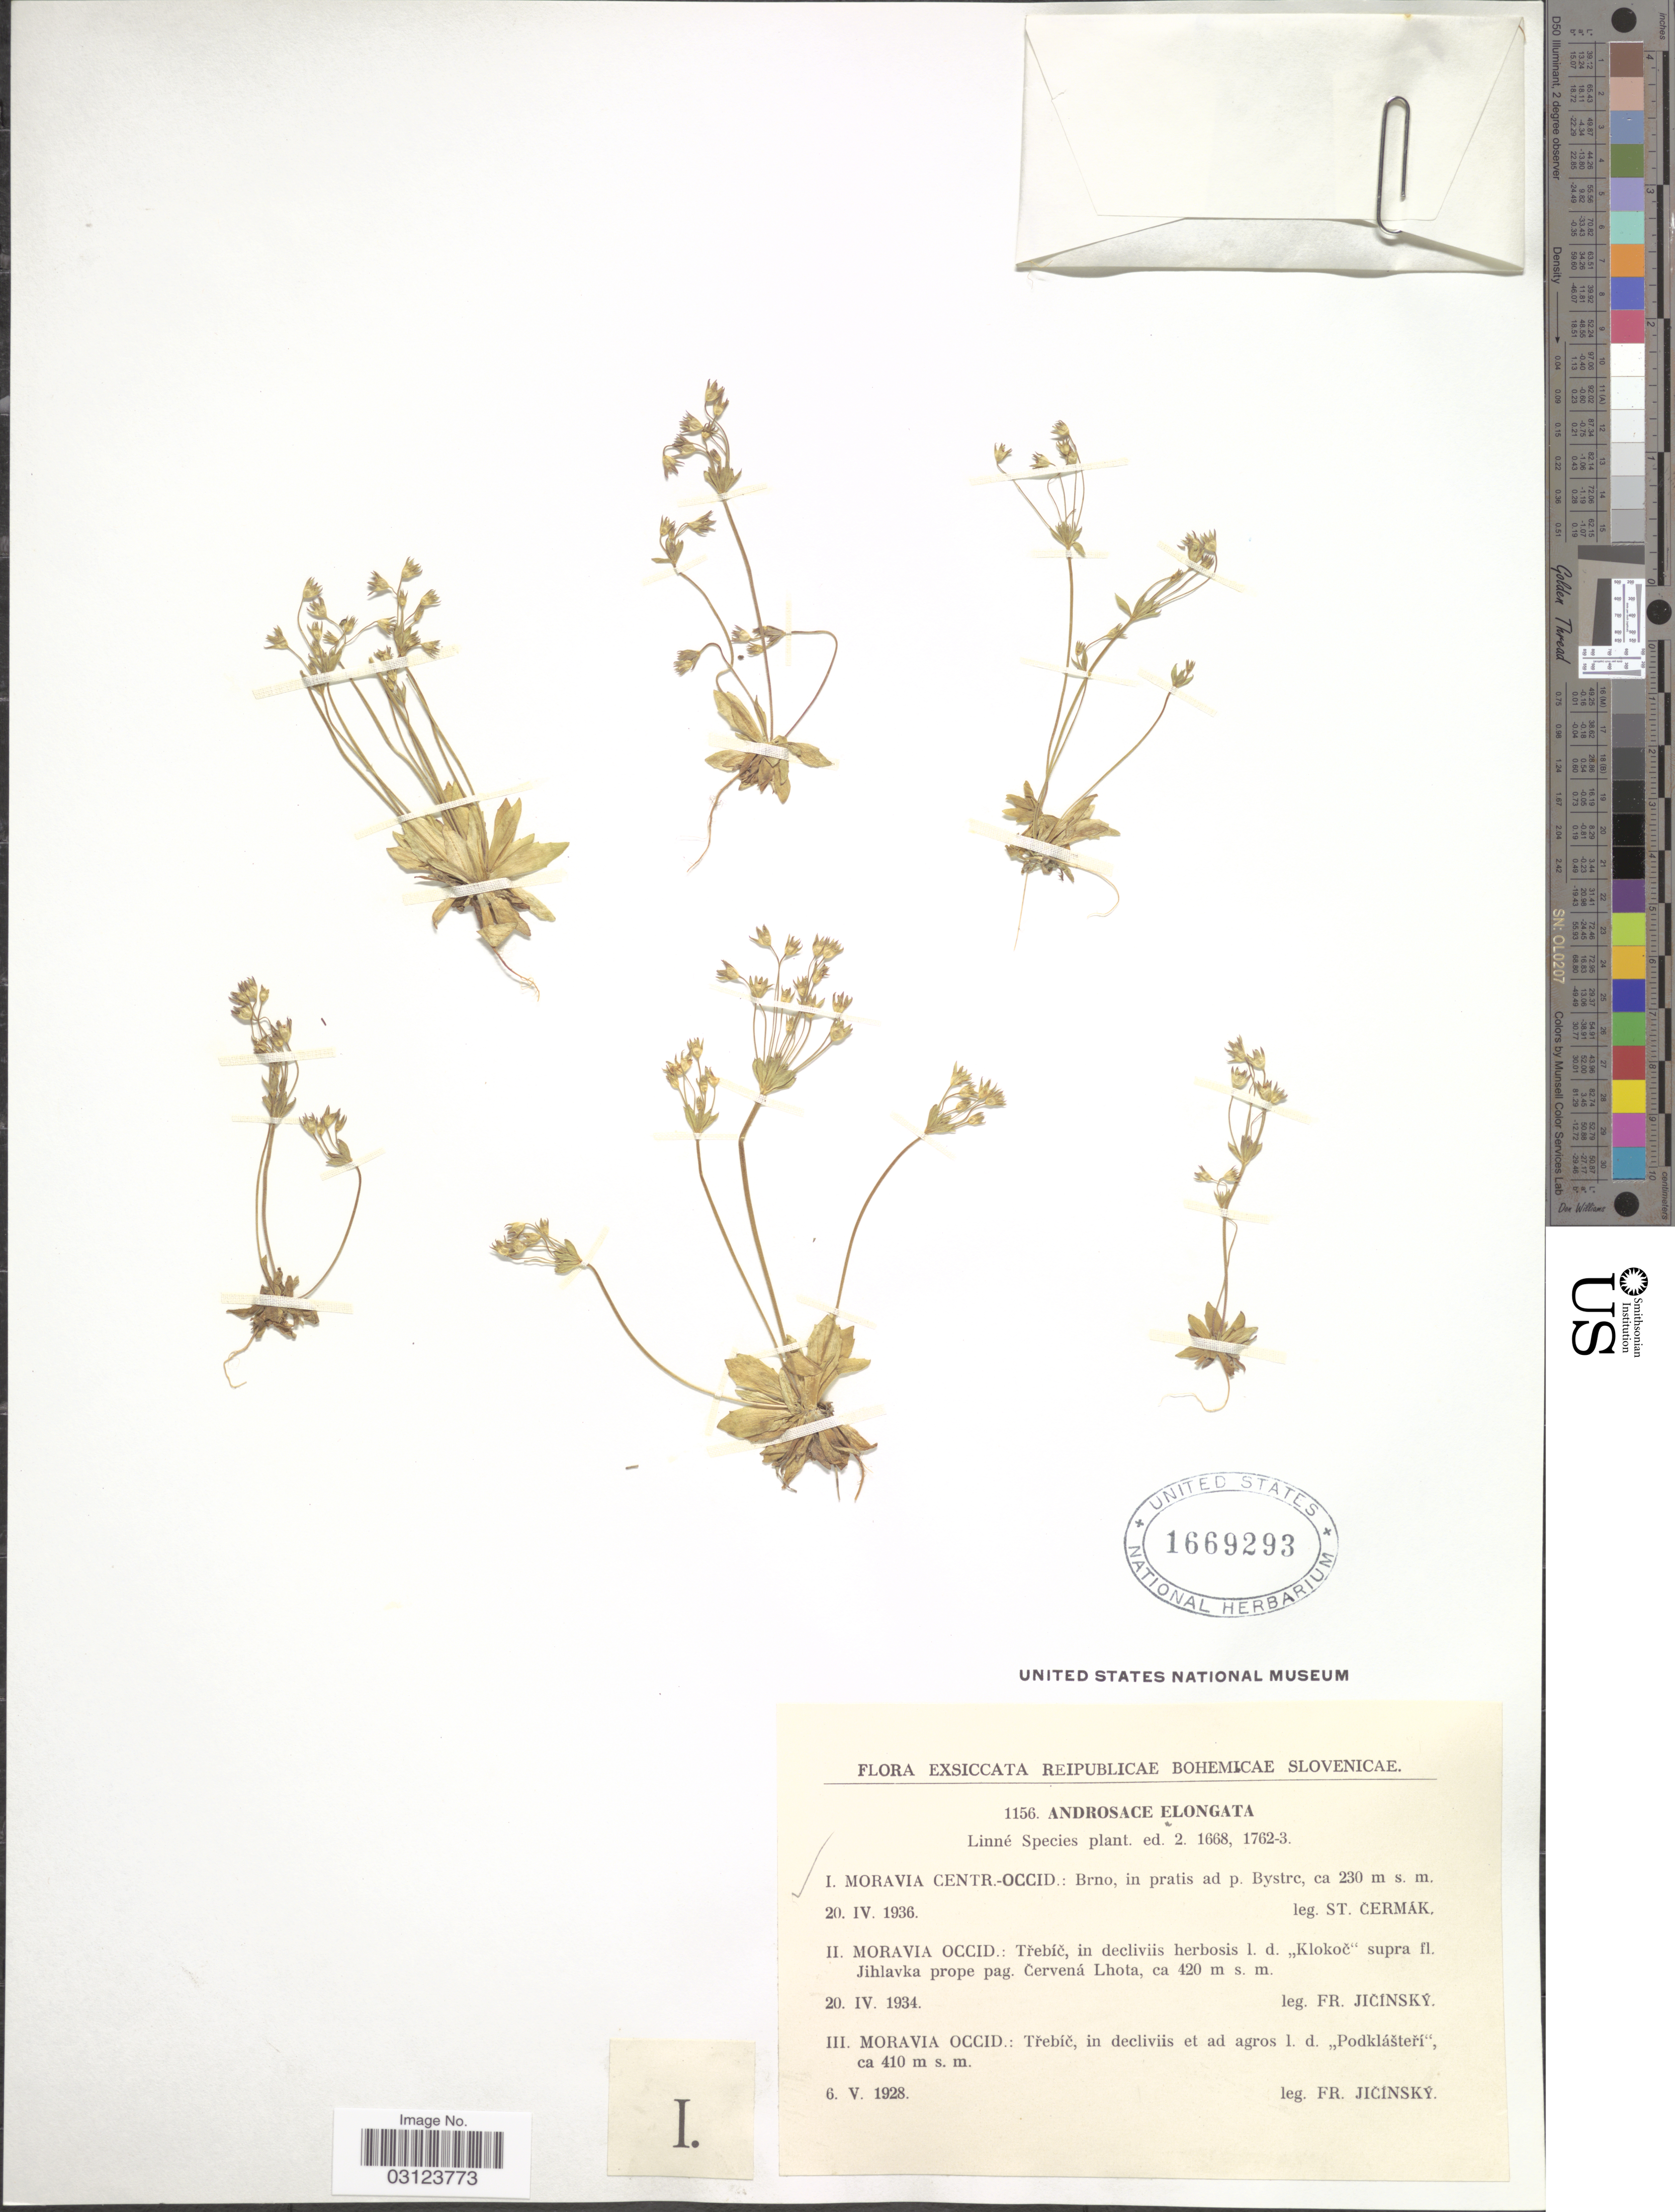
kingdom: Plantae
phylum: Tracheophyta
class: Magnoliopsida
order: Ericales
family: Primulaceae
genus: Androsace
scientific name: Androsace elongata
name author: L.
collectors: S. Čermak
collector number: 1156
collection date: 1936-04-20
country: Czechia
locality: Reipublicae Bohemicae Slovenicae. Moravia Centr-Occid.: Brno, in pratis ad p. Bystrc.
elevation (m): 230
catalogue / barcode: US 1669293